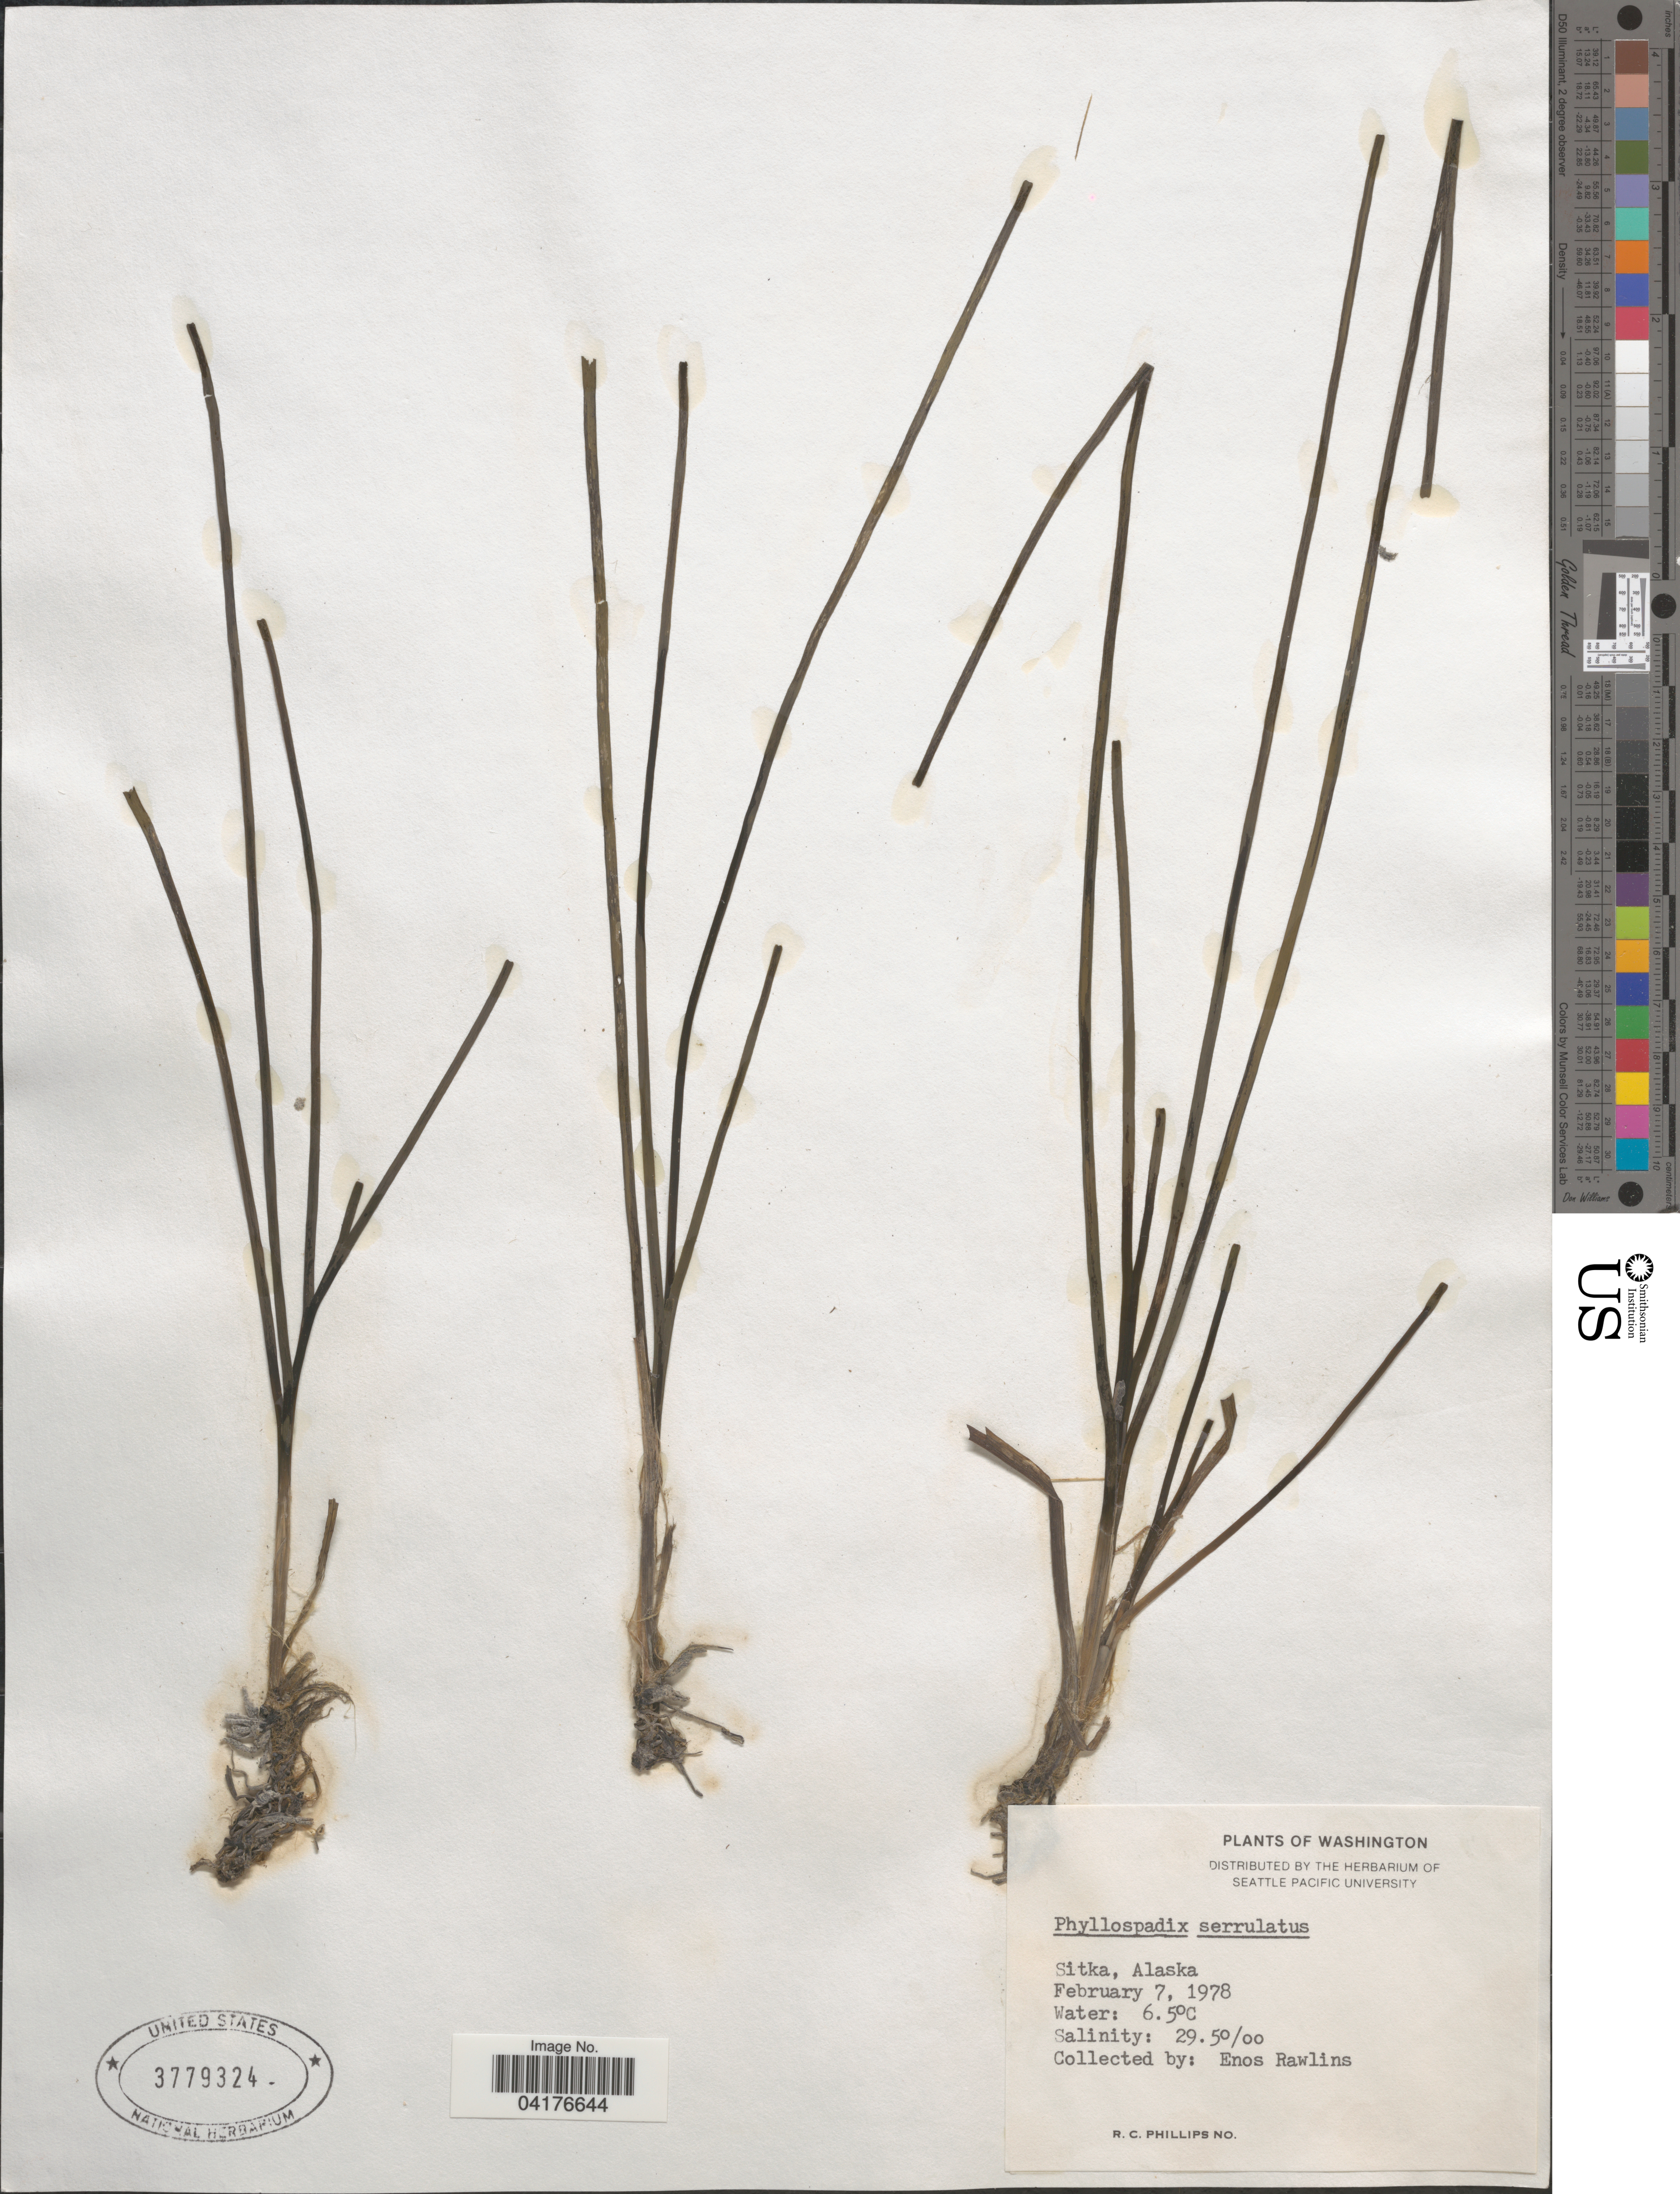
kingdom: Plantae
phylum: Tracheophyta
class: Liliopsida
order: Alismatales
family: Zosteraceae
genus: Phyllospadix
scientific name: Phyllospadix serrulatus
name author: Rupr.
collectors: E. Rawlins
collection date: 1978-02-07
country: United States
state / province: Alaska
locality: Sitka.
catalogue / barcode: US 3779324